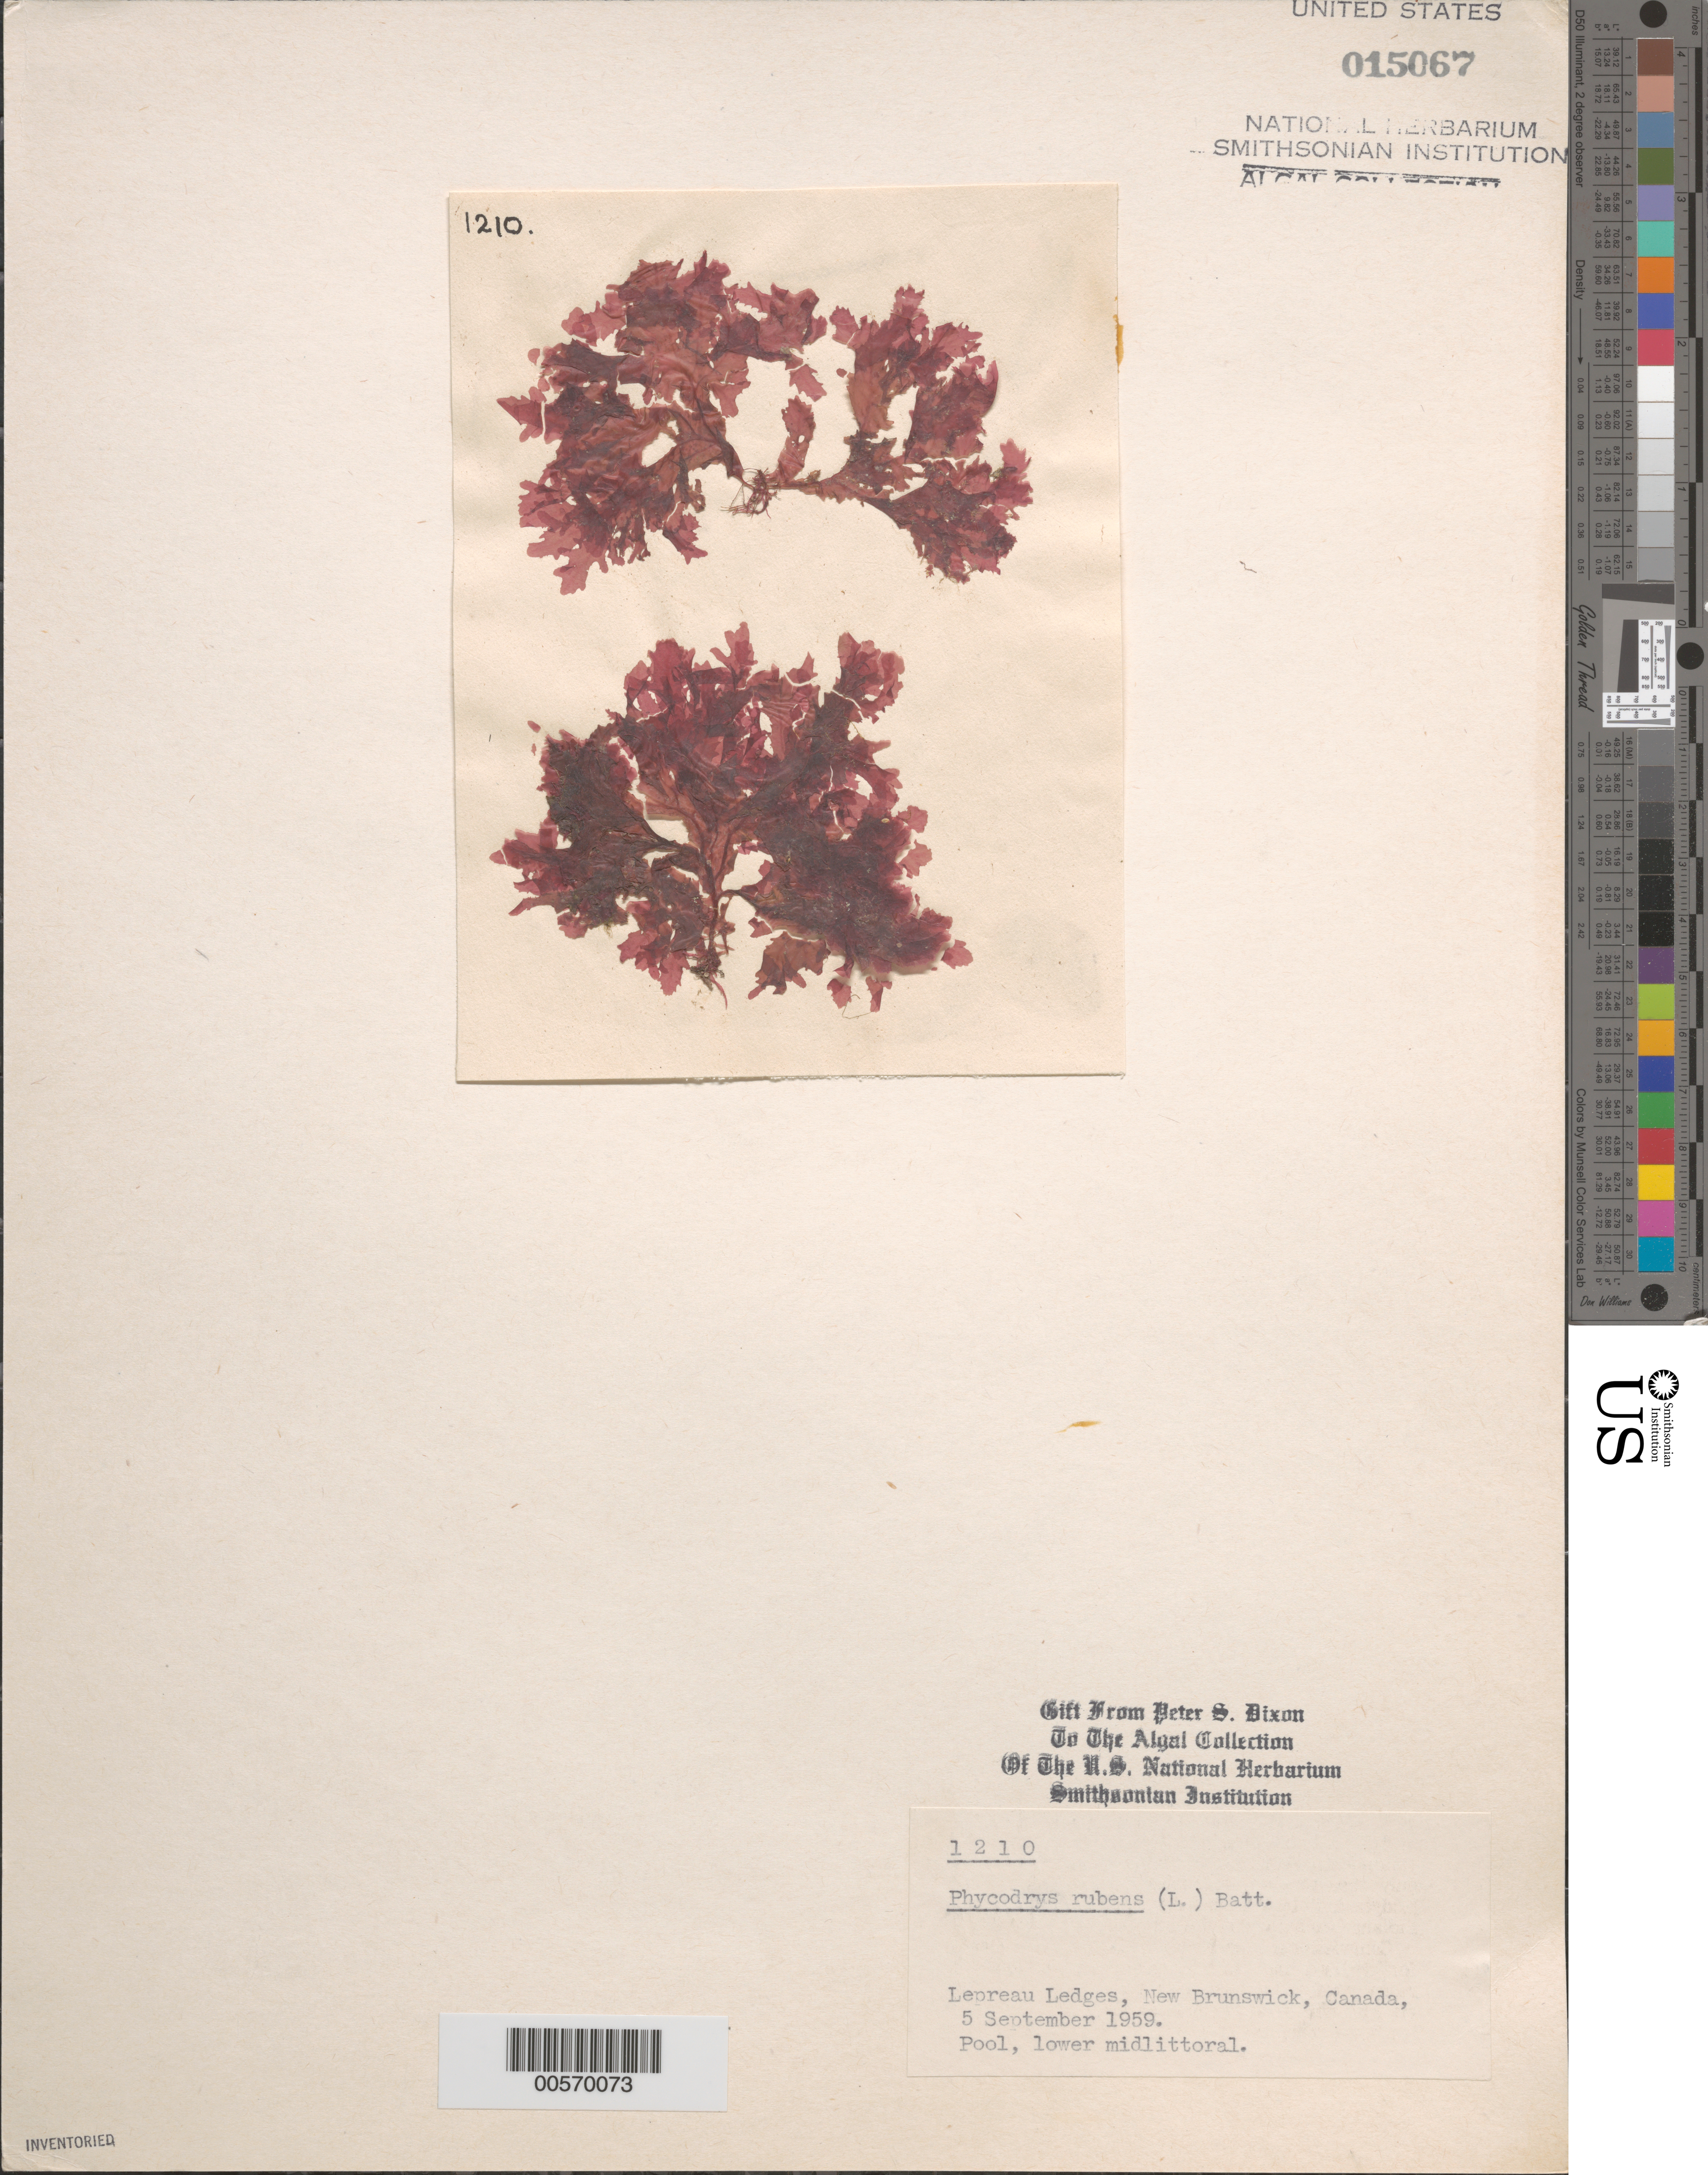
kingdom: Plantae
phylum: Rhodophyta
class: Florideophyceae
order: Ceramiales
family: Delesseriaceae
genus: Phycodrys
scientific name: Phycodrys rubens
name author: (L.) Batters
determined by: Dixon, P. S.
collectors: P. S. Dixon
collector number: PSD 1210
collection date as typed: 05 Sep 1959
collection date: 1959-09-05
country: Canada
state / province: New Brunswick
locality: Lepreau ledges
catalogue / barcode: US 15067